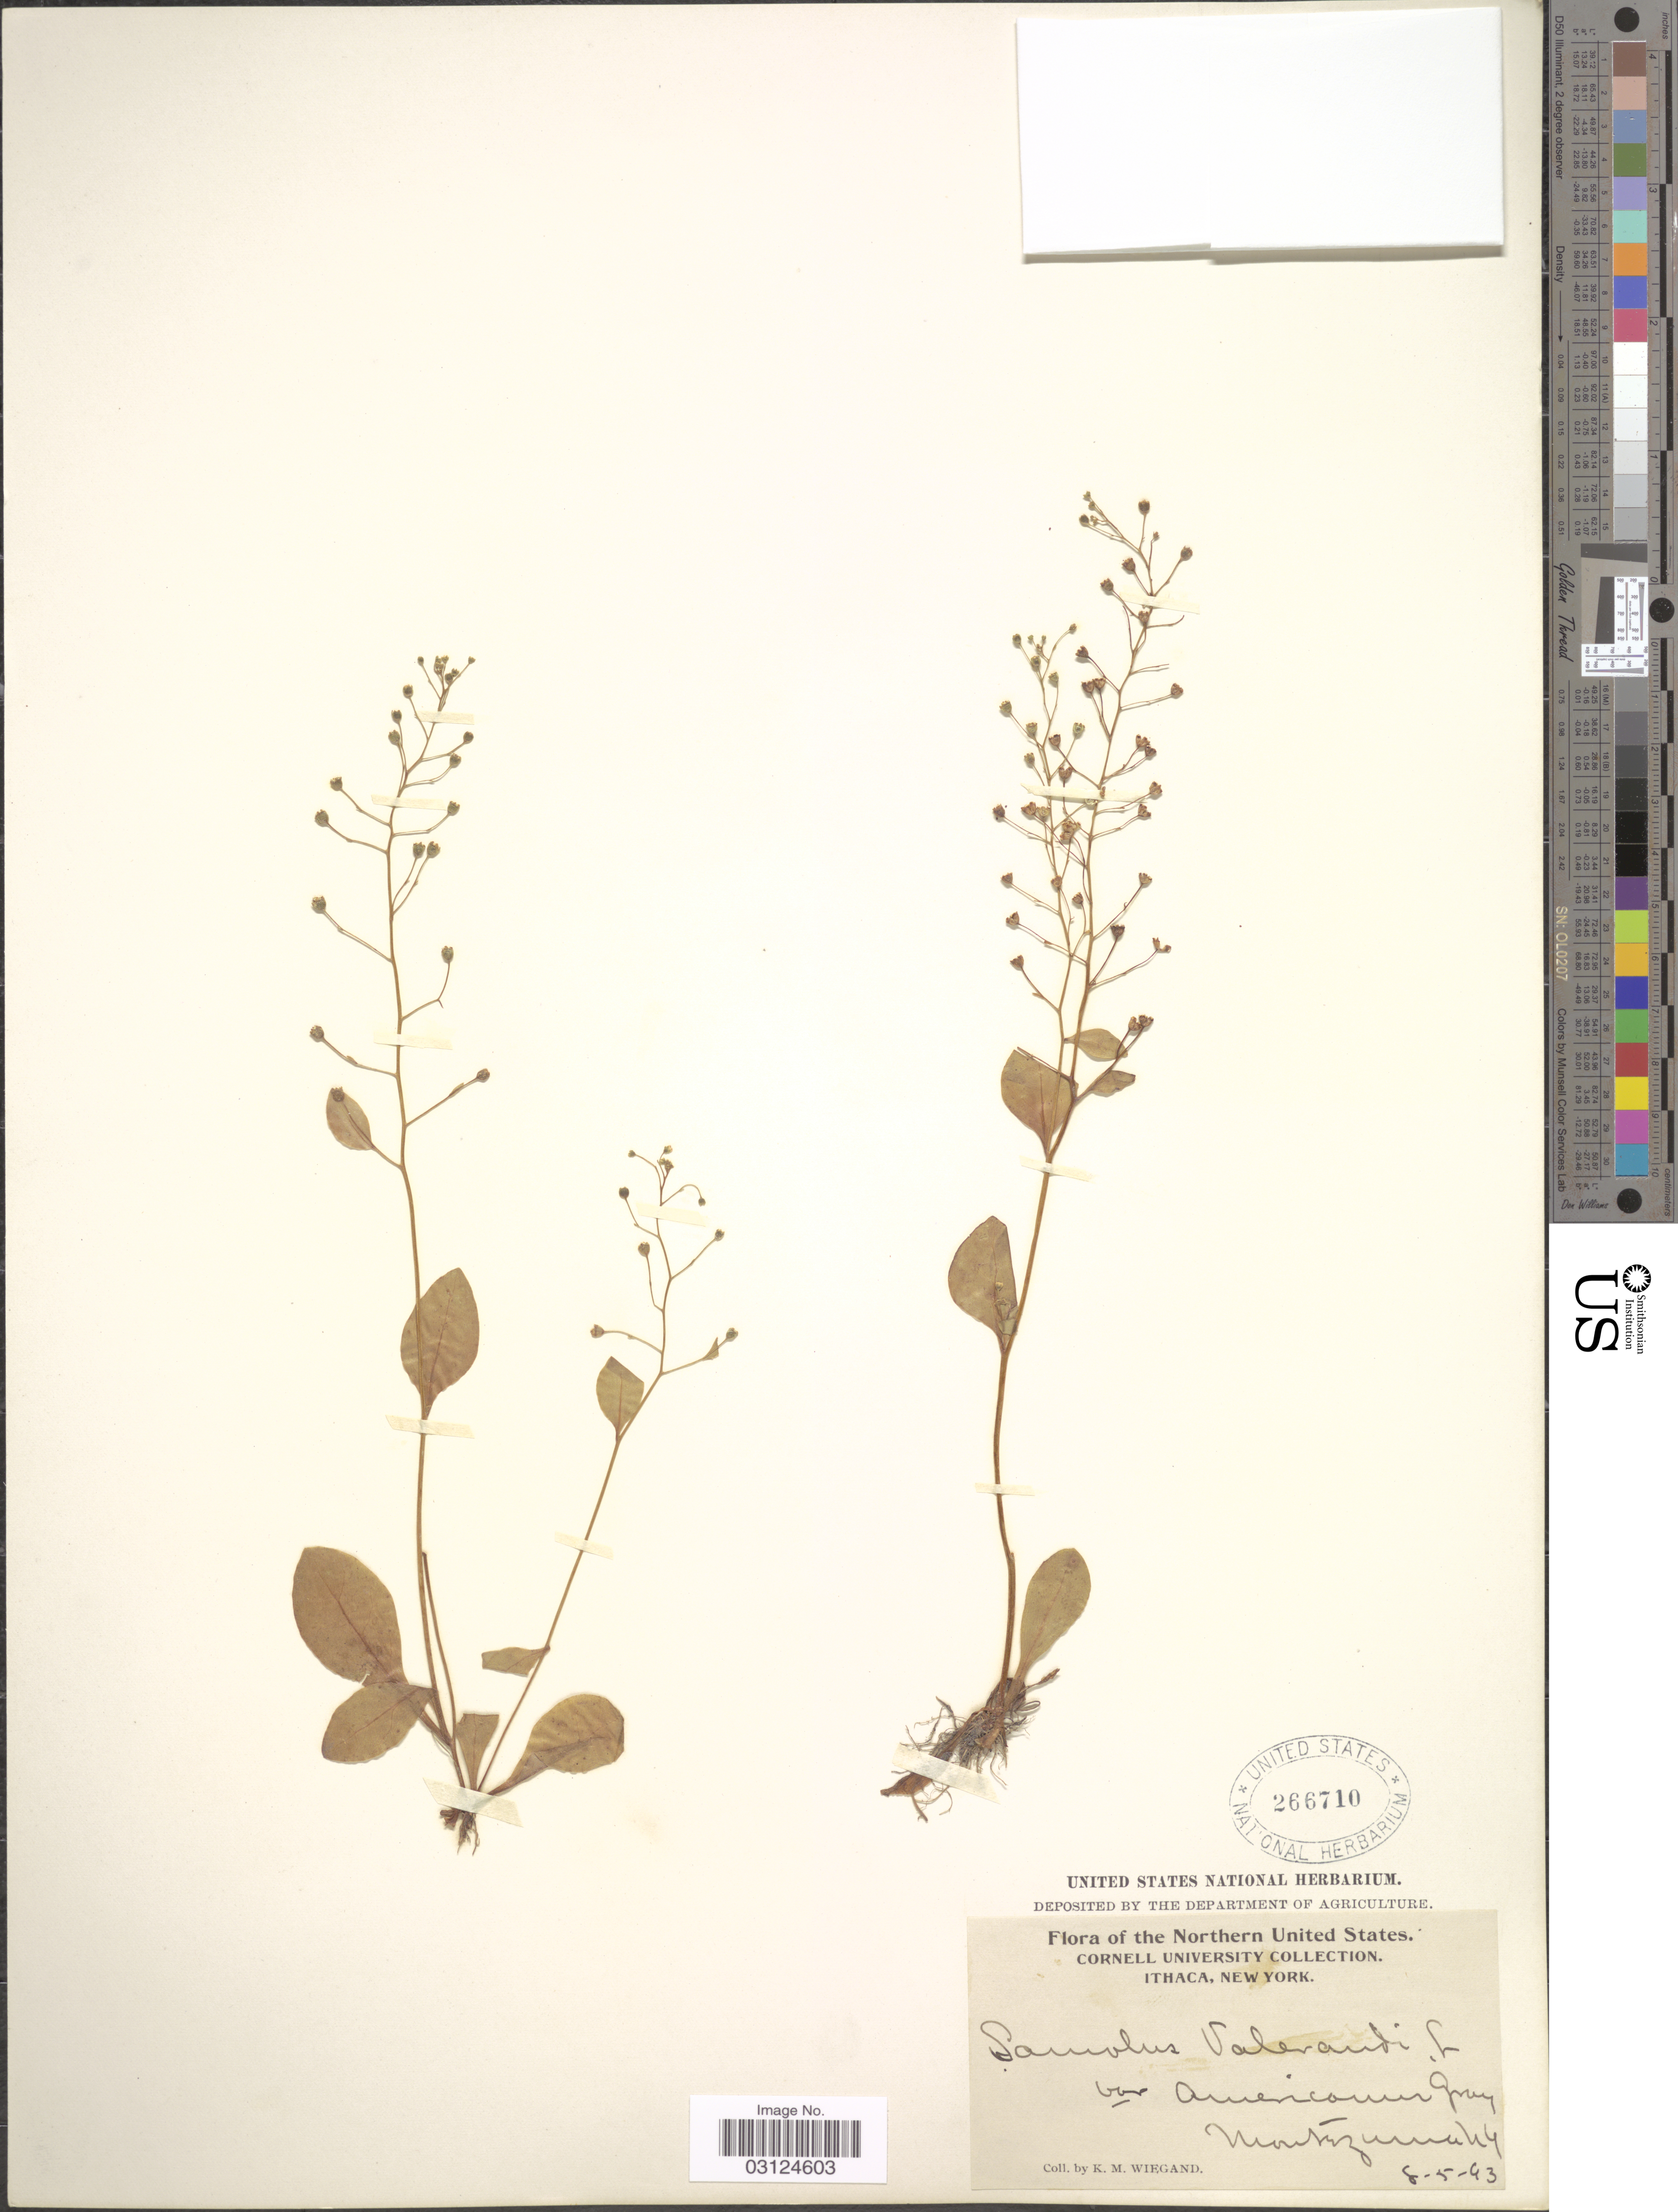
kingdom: Plantae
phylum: Tracheophyta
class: Magnoliopsida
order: Ericales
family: Primulaceae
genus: Samolus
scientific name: Samolus parviflorus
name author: Raf.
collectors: K. M. Wiegand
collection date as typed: Transcribed d/m/y: 5/8/93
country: United States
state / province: New York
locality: Northern United States. Montezuma.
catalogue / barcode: US 266710